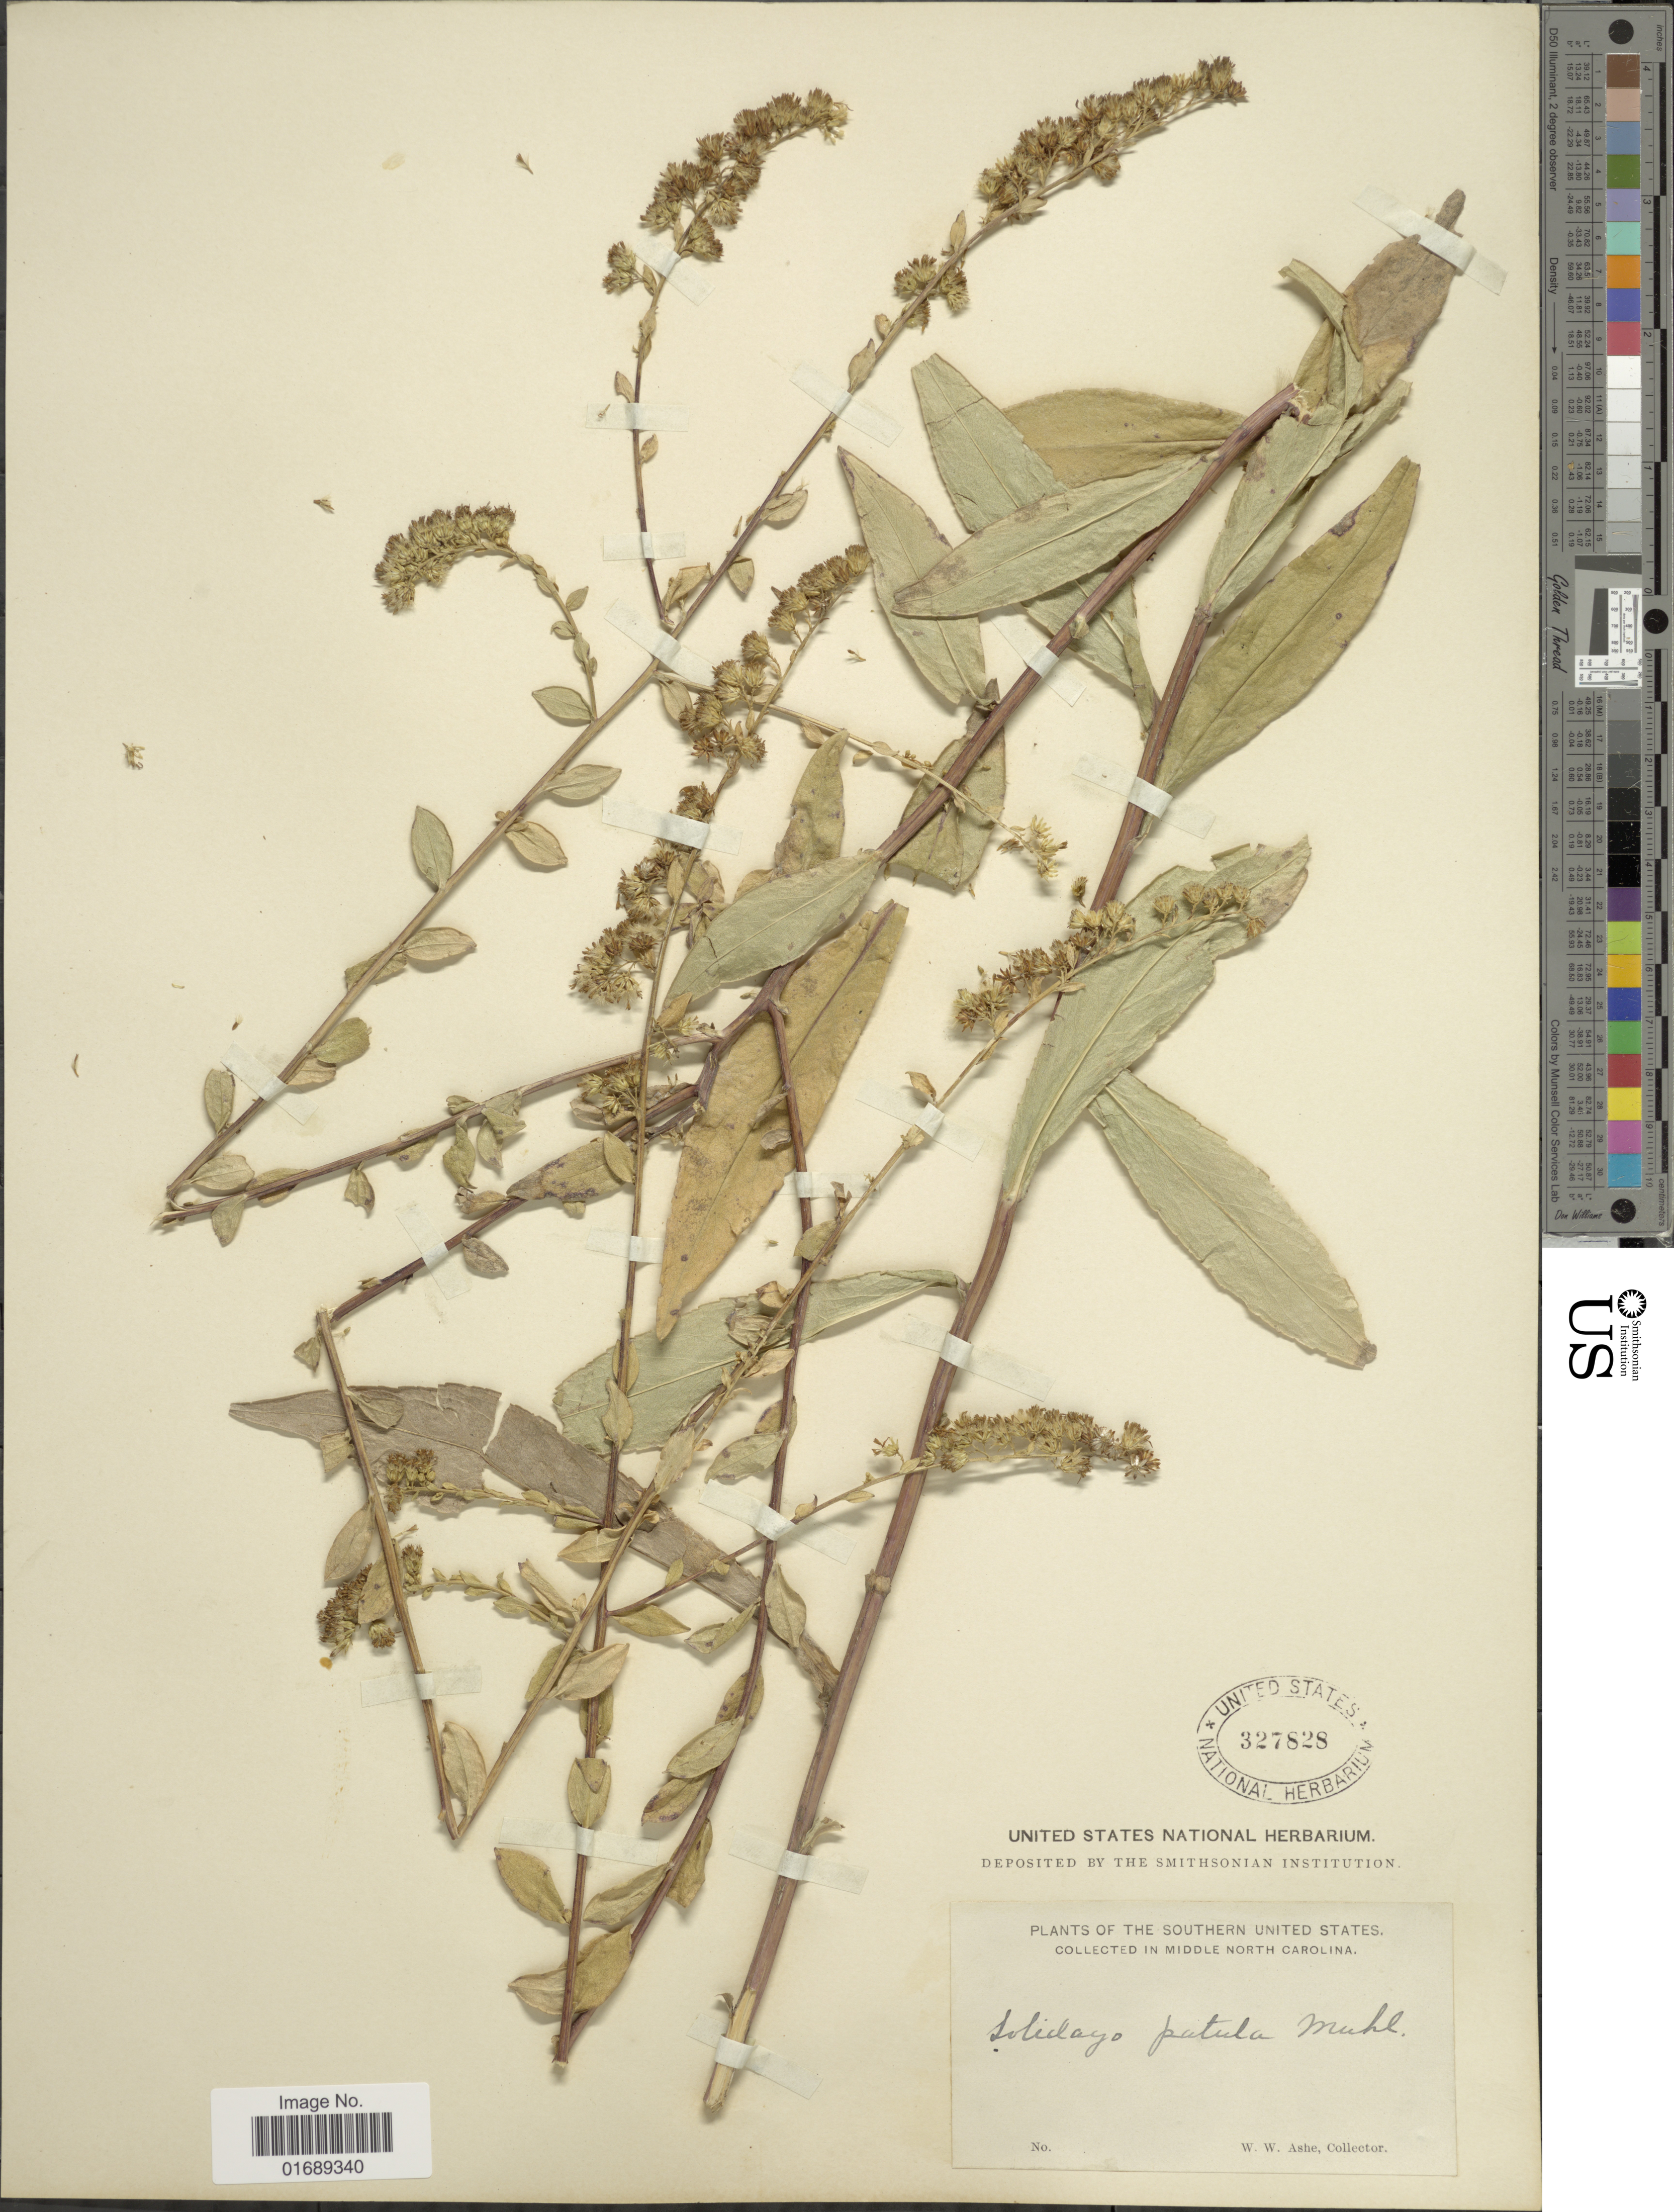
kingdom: Plantae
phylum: Tracheophyta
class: Magnoliopsida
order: Asterales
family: Asteraceae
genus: Solidago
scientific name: Solidago patula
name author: Muhl. ex Willd.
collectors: W. W. Ashe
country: United States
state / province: North Carolina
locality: Southern United States, in Middle North Carolina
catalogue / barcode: US 327828